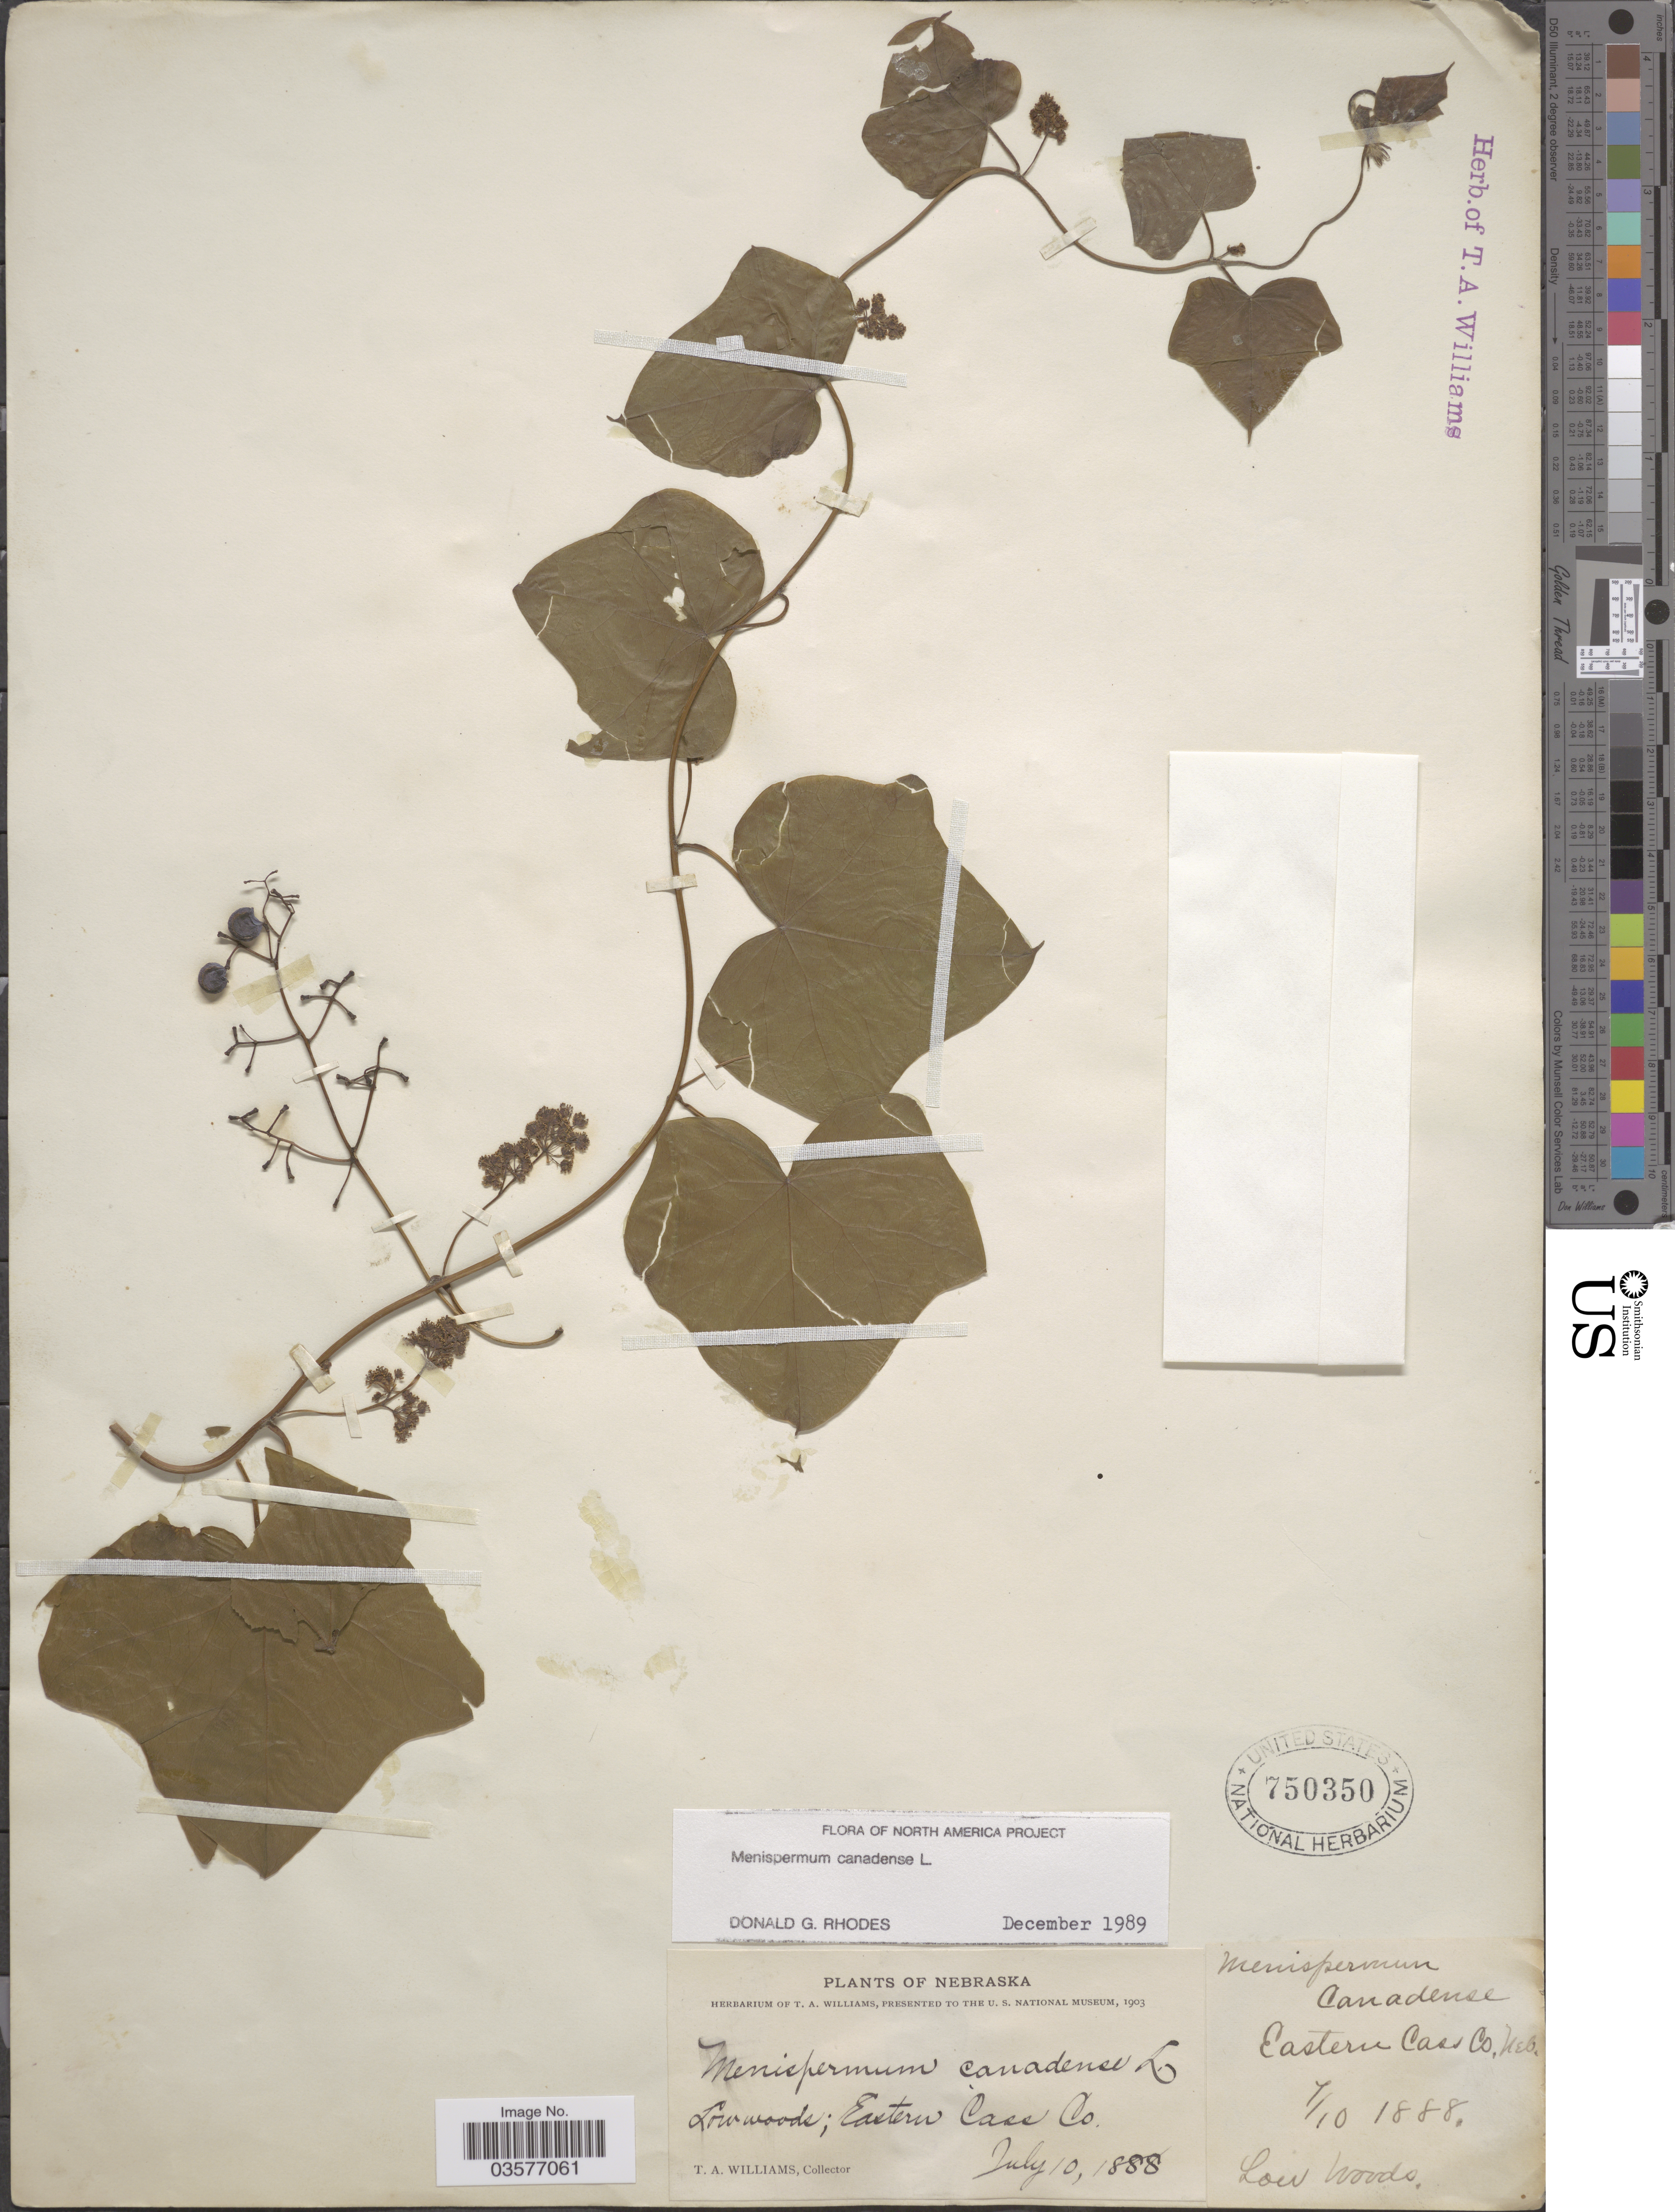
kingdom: Plantae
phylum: Tracheophyta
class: Magnoliopsida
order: Ranunculales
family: Menispermaceae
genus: Menispermum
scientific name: Menispermum canadense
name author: L.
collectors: T. Williams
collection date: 1888-07-10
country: United States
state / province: Nebraska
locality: Low Woods; Eastern Cass Co.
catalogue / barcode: US 750350